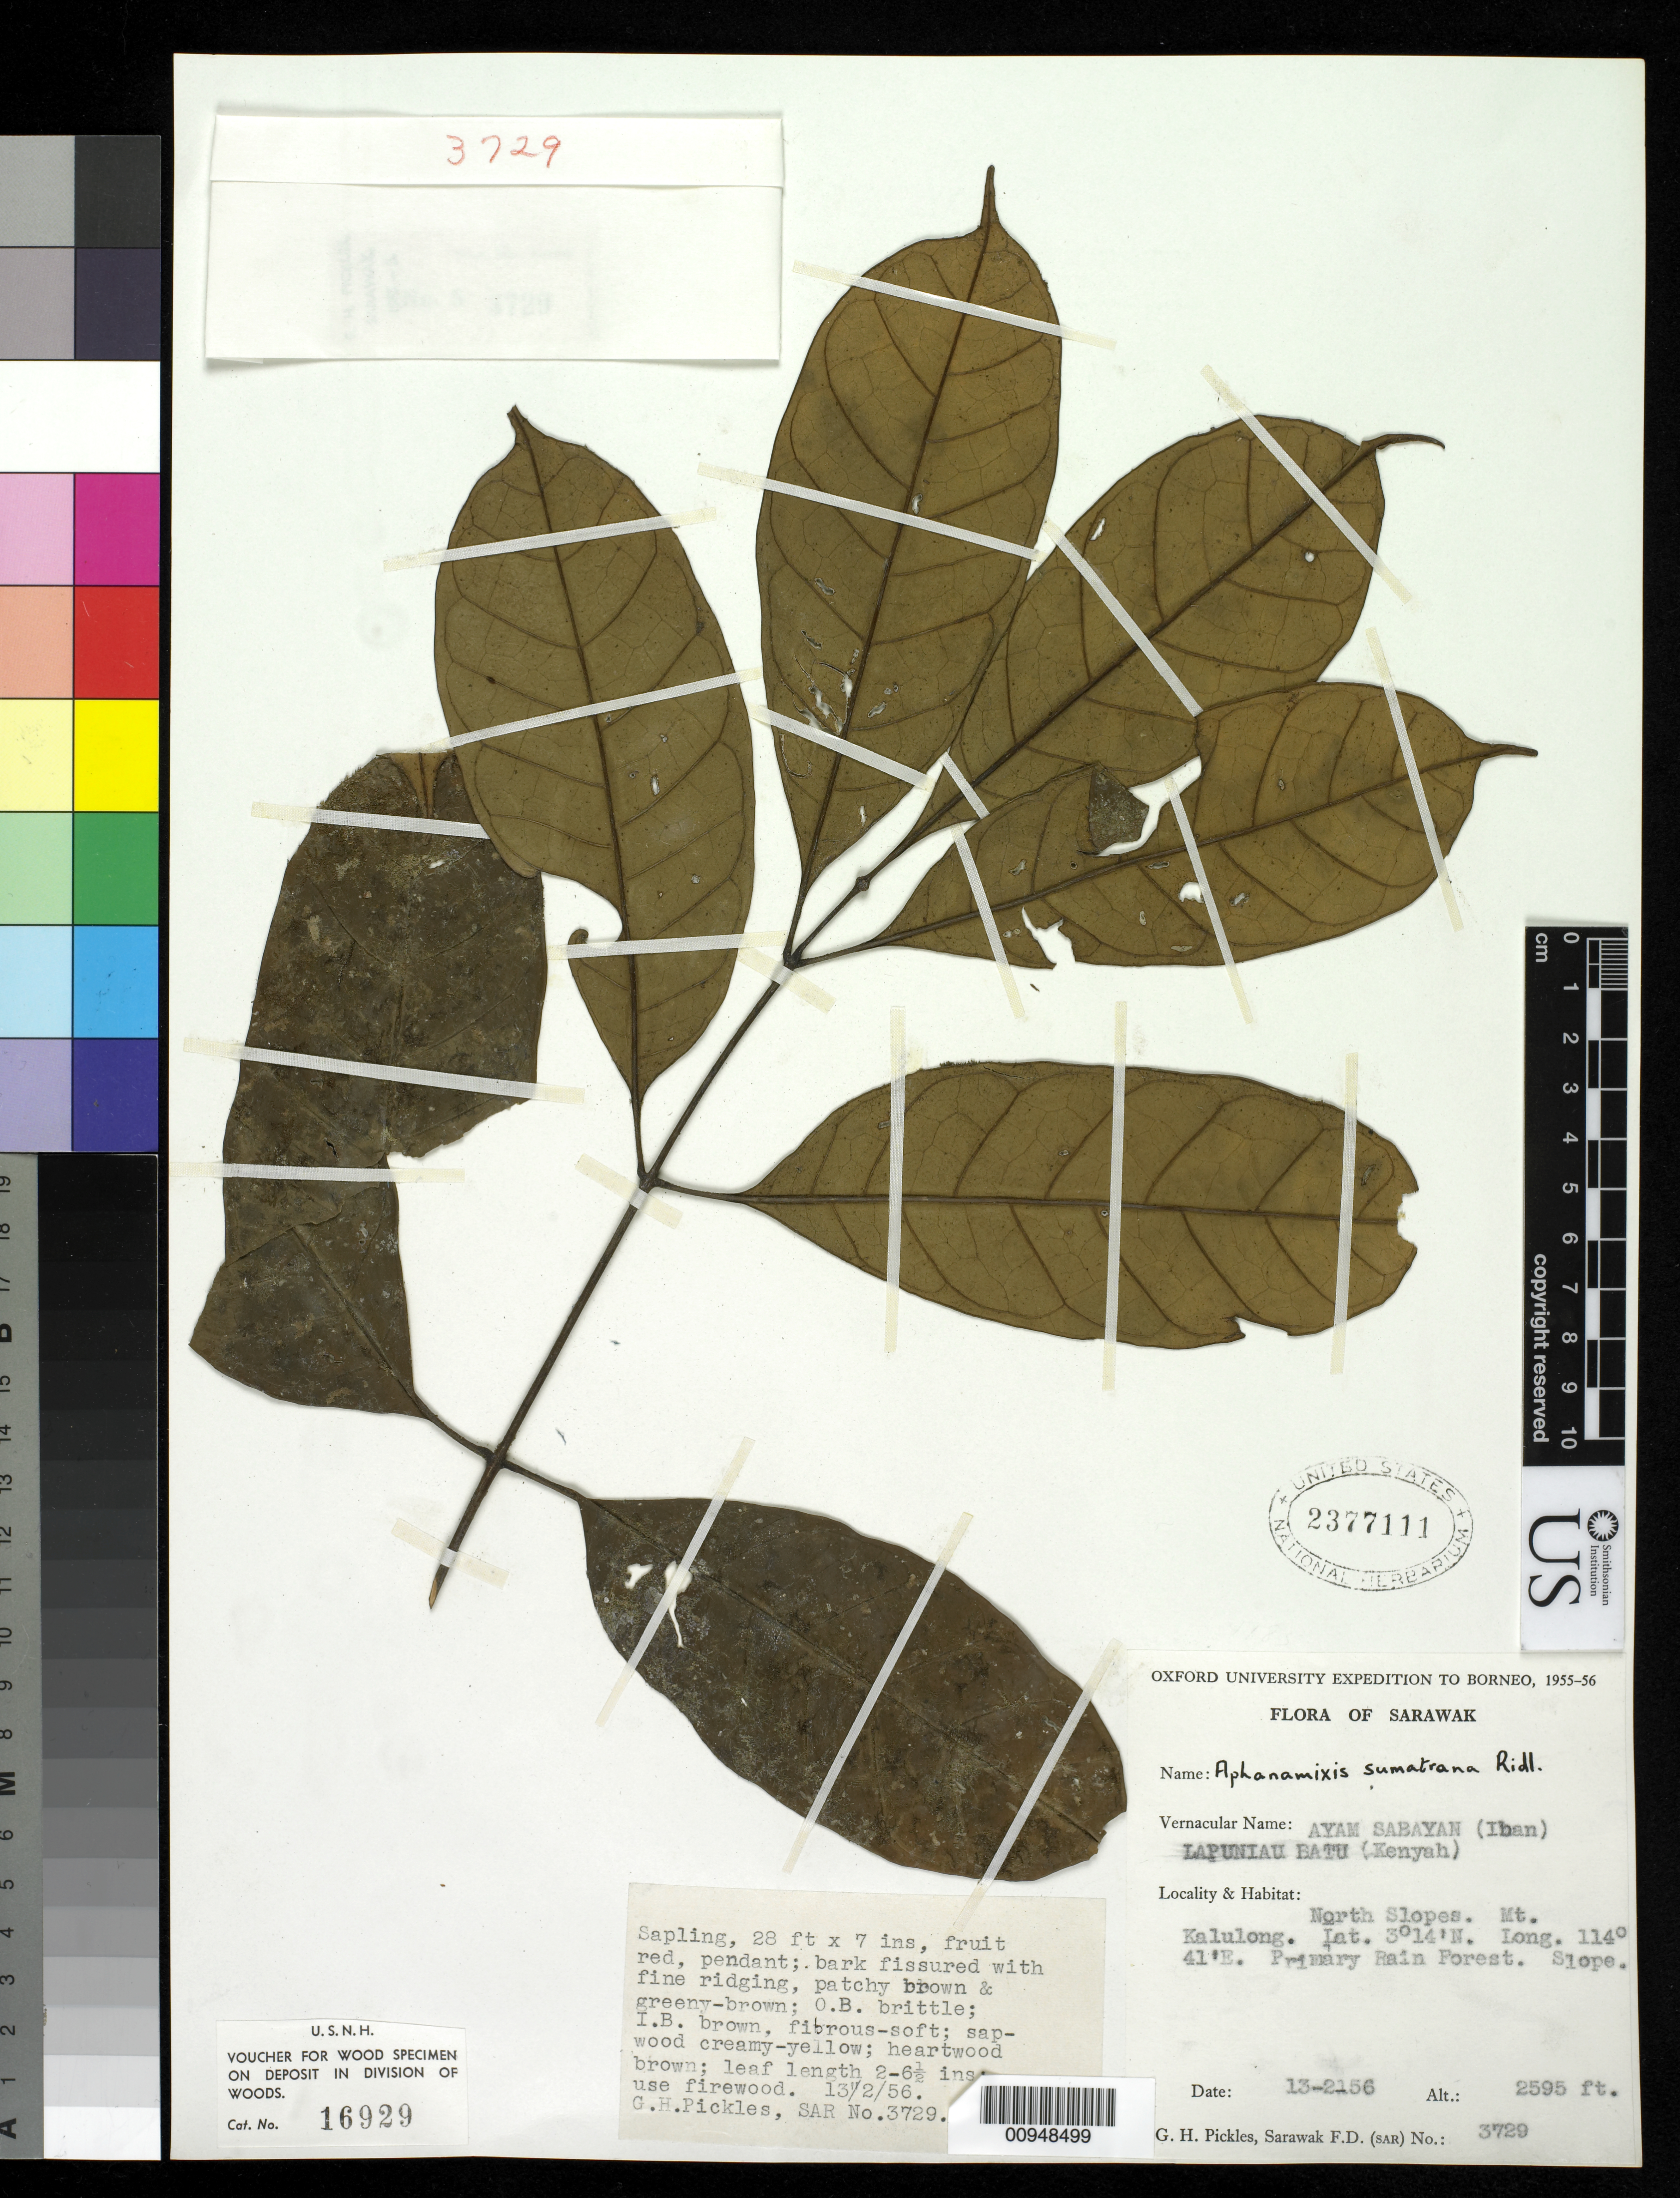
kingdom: Plantae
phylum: Tracheophyta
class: Magnoliopsida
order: Sapindales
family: Meliaceae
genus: Aphanamixis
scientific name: Aphanamixis sp.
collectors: G. Pickles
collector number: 3729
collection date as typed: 13 Feb 1956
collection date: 1956-02-13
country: Malaysia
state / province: Sarawak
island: Borneo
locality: North slopes. Mt. Kalulong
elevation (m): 791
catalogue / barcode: US 2377111